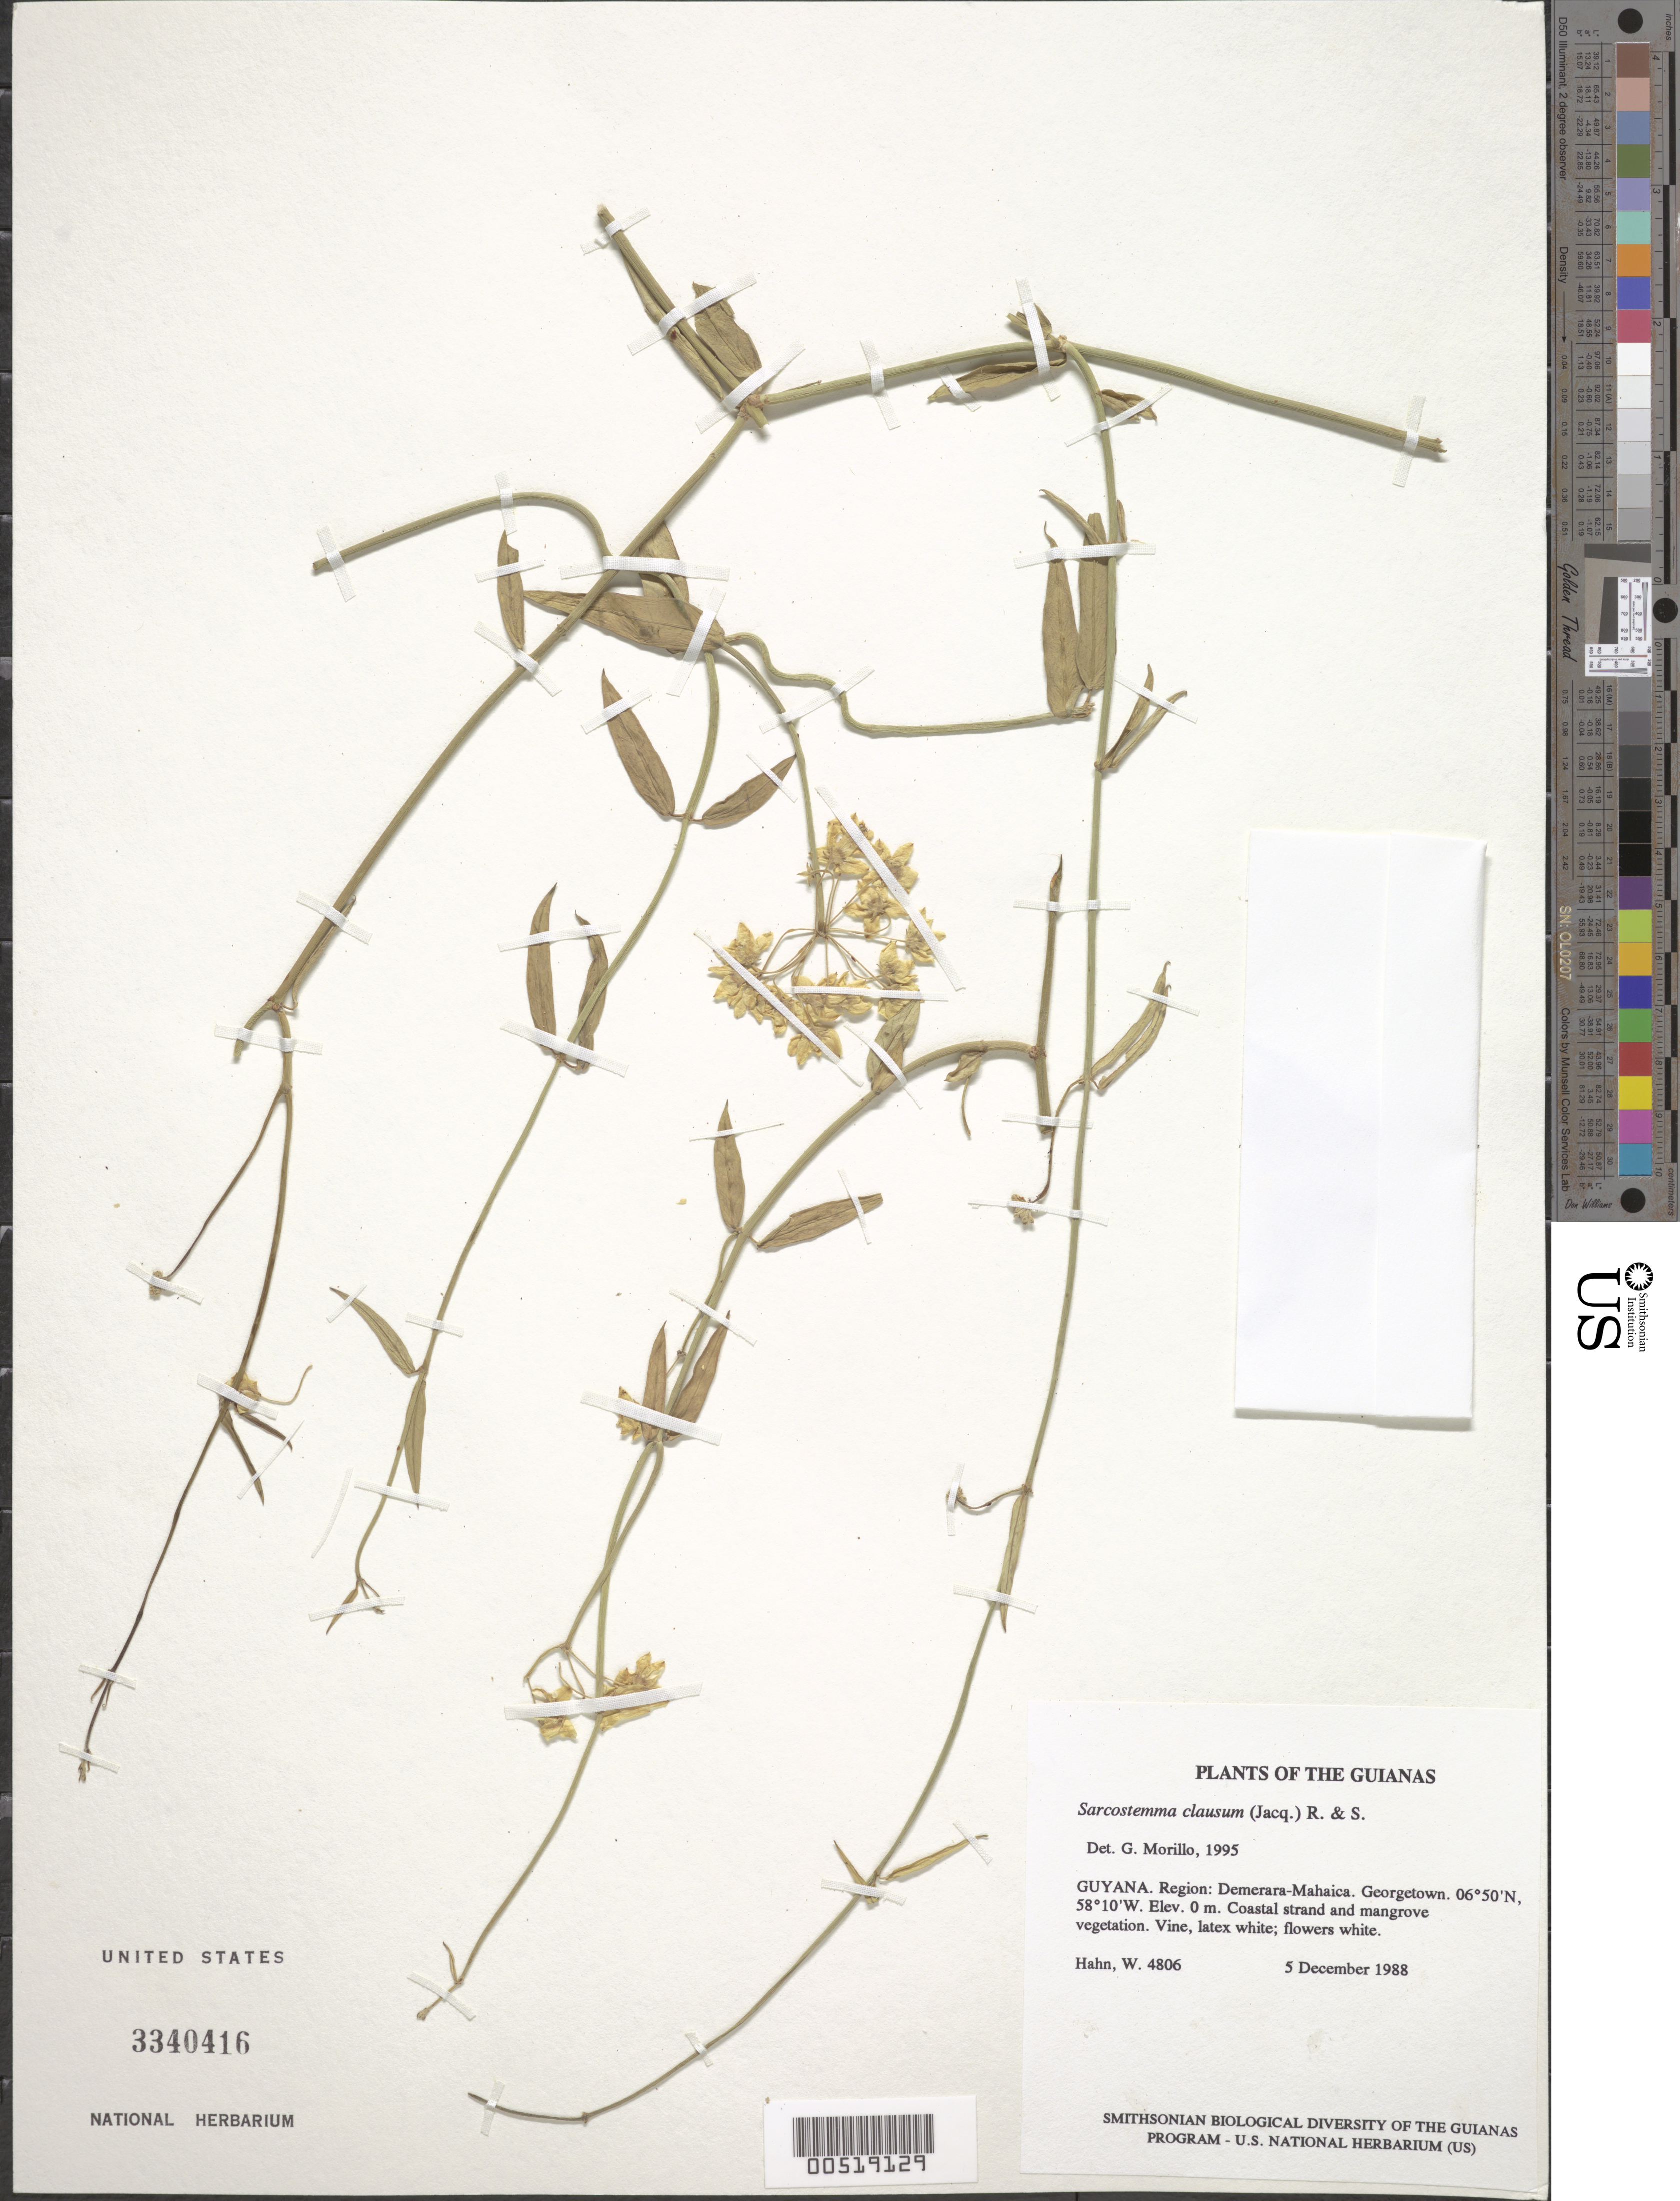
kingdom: Plantae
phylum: Tracheophyta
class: Magnoliopsida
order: Gentianales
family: Apocynaceae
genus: Sarcostemma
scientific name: Sarcostemma clausum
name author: (Jacq.) Schult.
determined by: Morillo, G. N.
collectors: W. Hahn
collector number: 4806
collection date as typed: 5 December 1988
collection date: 1988-12-05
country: Guyana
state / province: Demerara-Mahaica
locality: Georgetown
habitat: Coastal strand and mangrove vegetation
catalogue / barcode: US 3340416